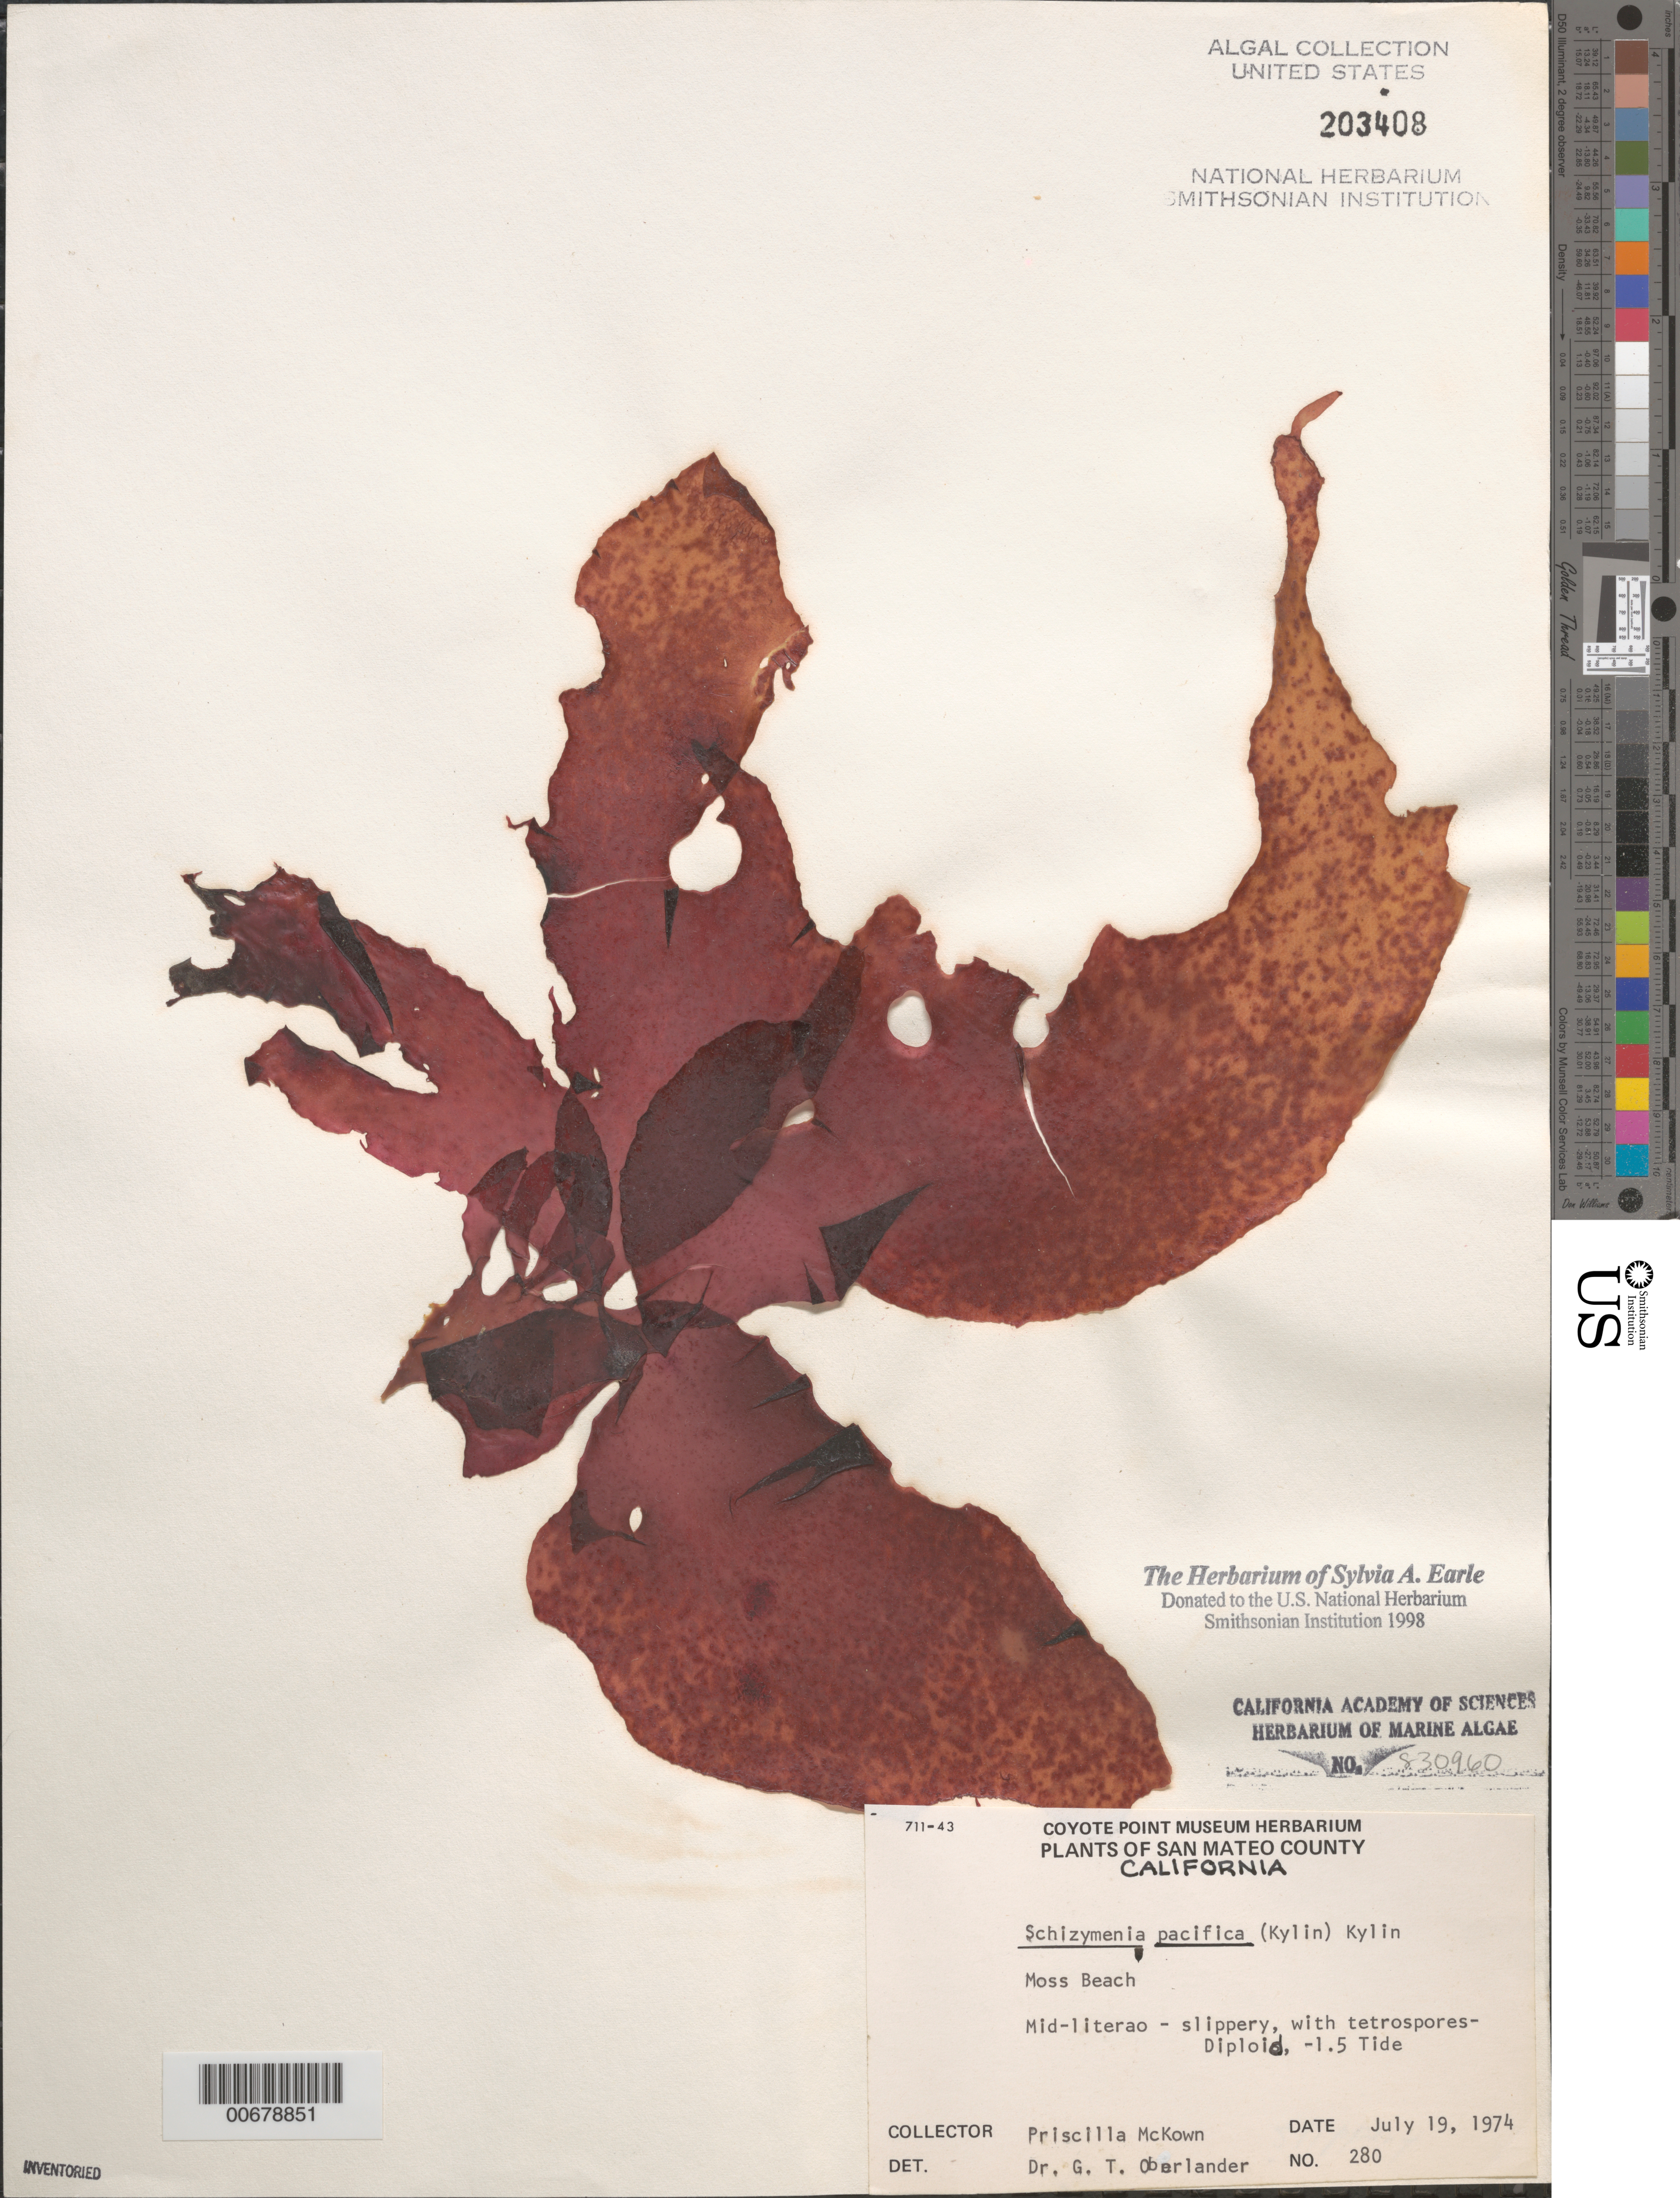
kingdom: Plantae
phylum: Rhodophyta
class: Florideophyceae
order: Nemastomatales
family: Schizymeniaceae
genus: Schizymenia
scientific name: Schizymenia pacifica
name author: (Kylin) Kylin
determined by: Oberlander, G. T.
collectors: P. McKown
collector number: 280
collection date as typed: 19 Jul 1974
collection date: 1974-07-19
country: United States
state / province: California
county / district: San Mateo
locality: Moss Beach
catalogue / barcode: US 203408